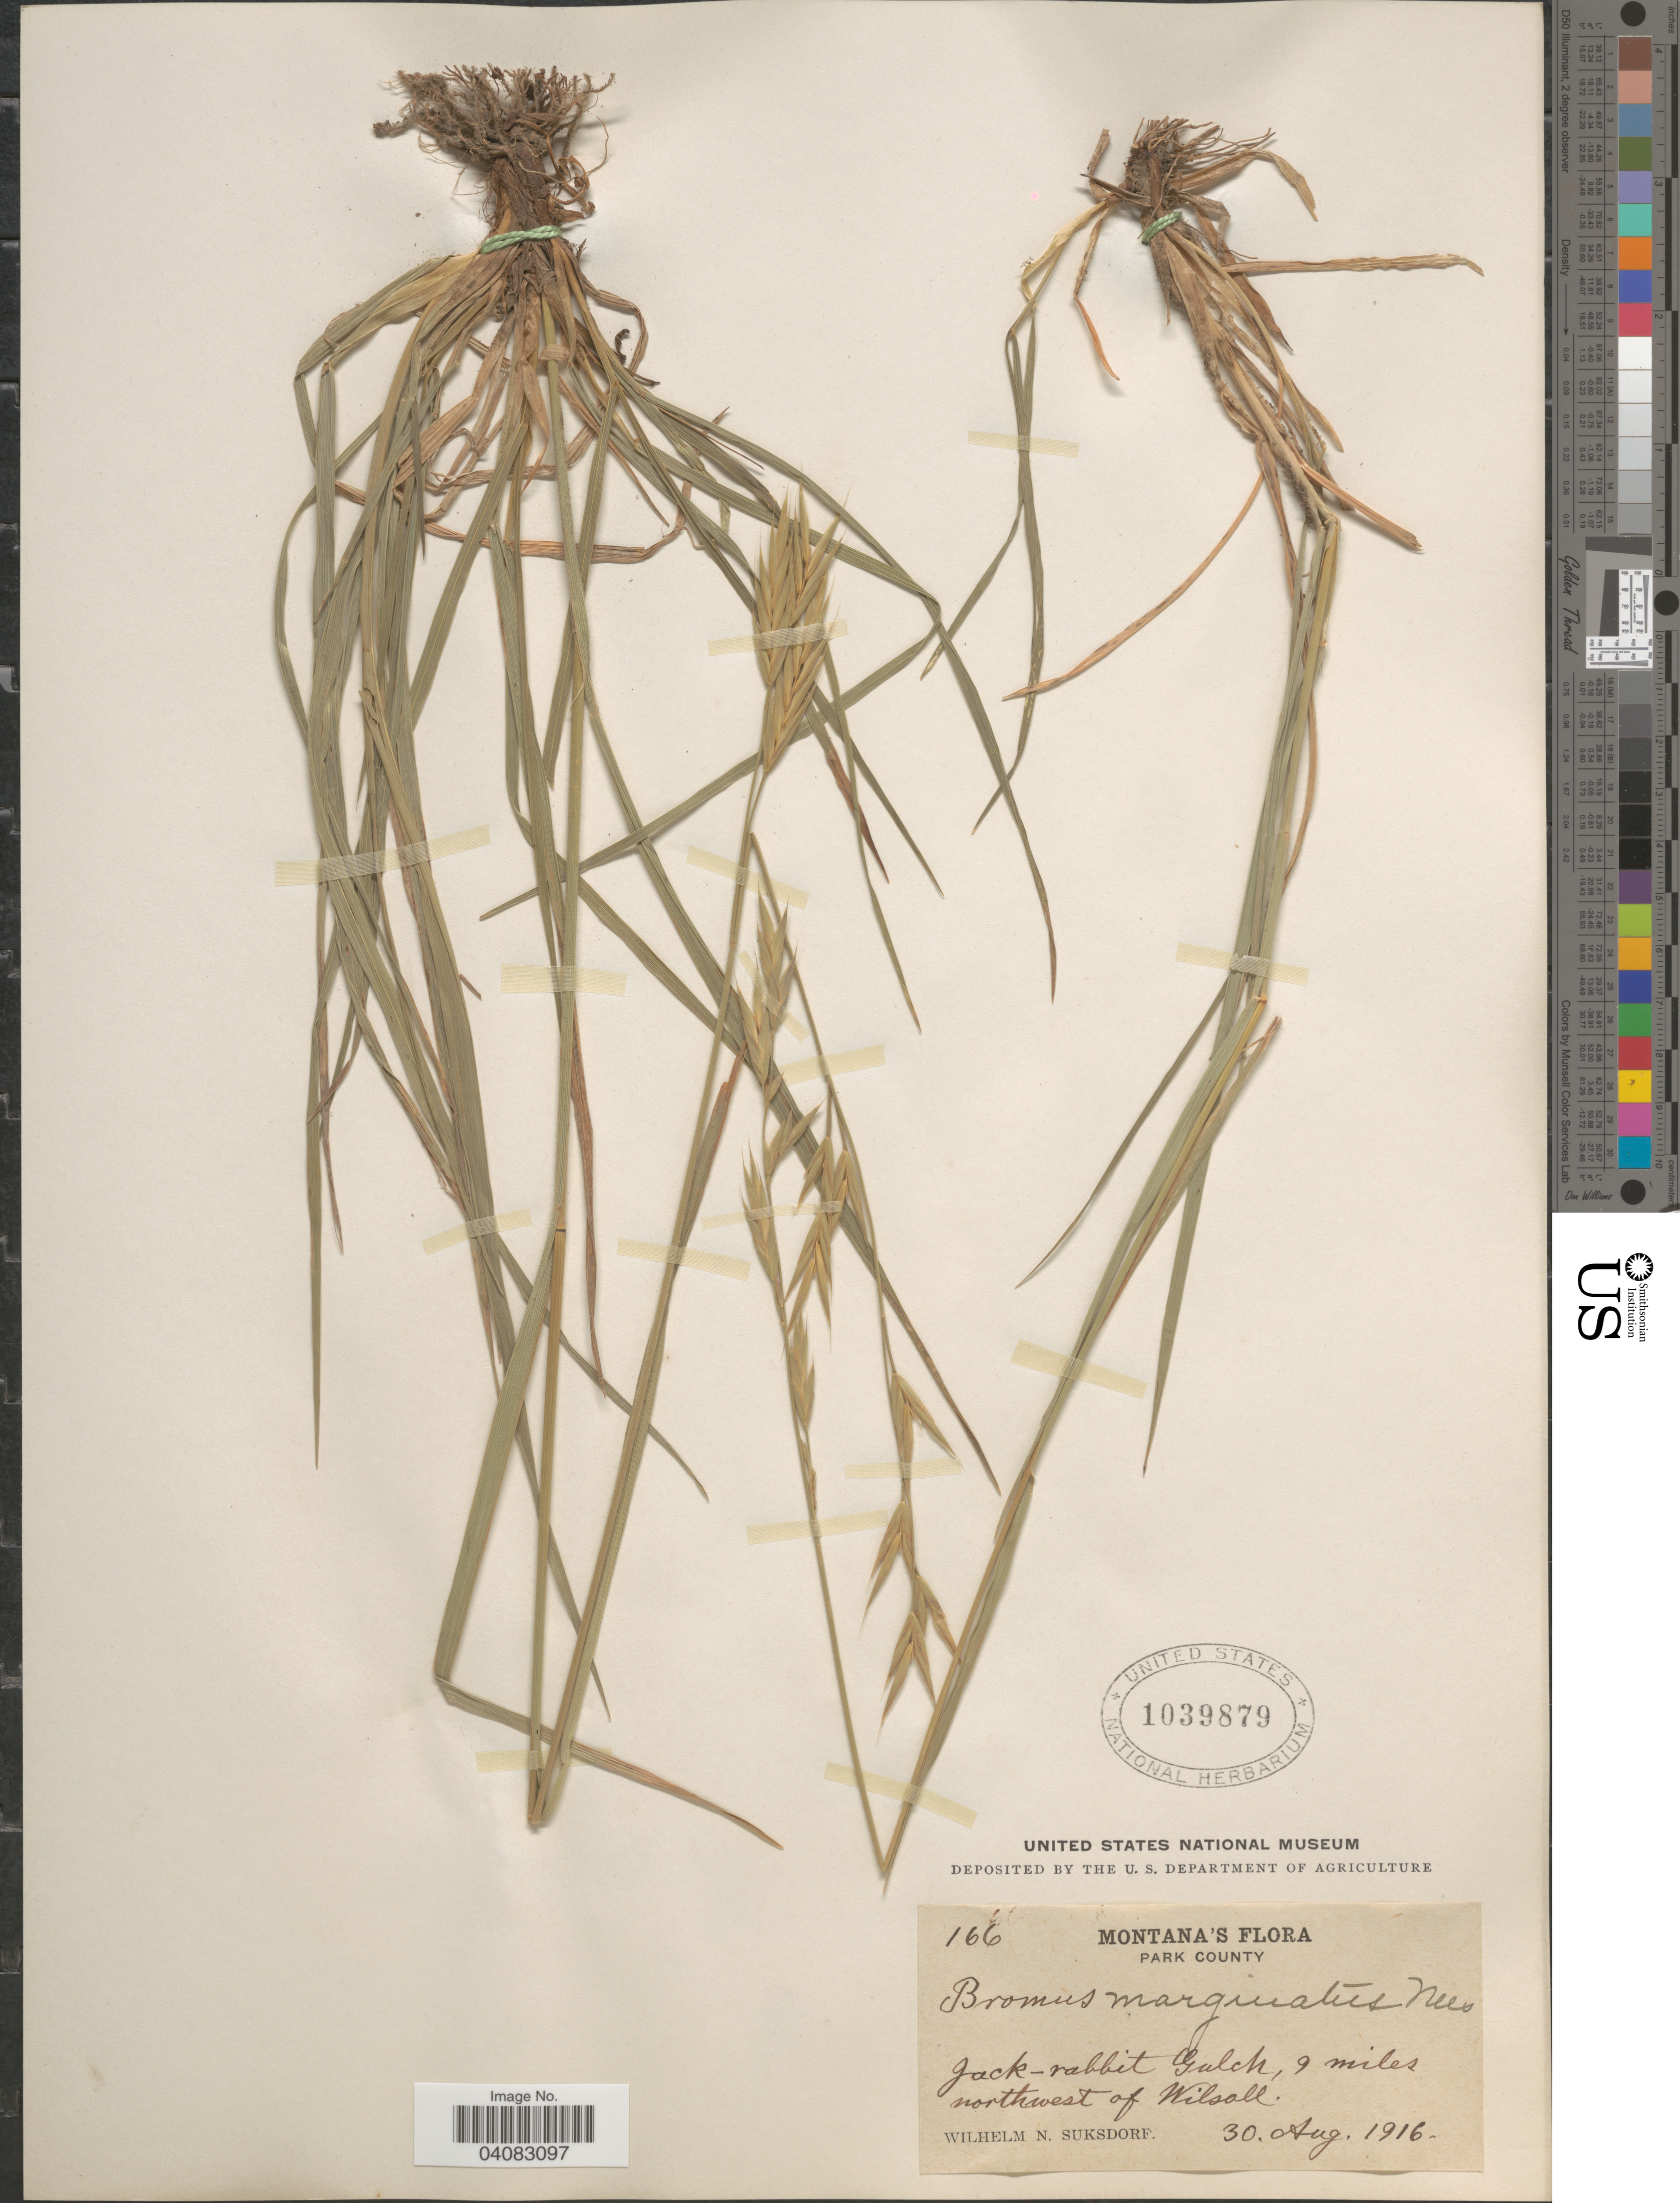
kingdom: Plantae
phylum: Tracheophyta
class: Liliopsida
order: Poales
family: Poaceae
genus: Bromus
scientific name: Bromus marginatus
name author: Nees ex Steud.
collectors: W. N. Suksdorf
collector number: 166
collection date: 1916-08-30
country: United States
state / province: Montana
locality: Park County. Jack-rabbit Gulch, 9 miles northwest of Wilsall.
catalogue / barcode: US 1039879